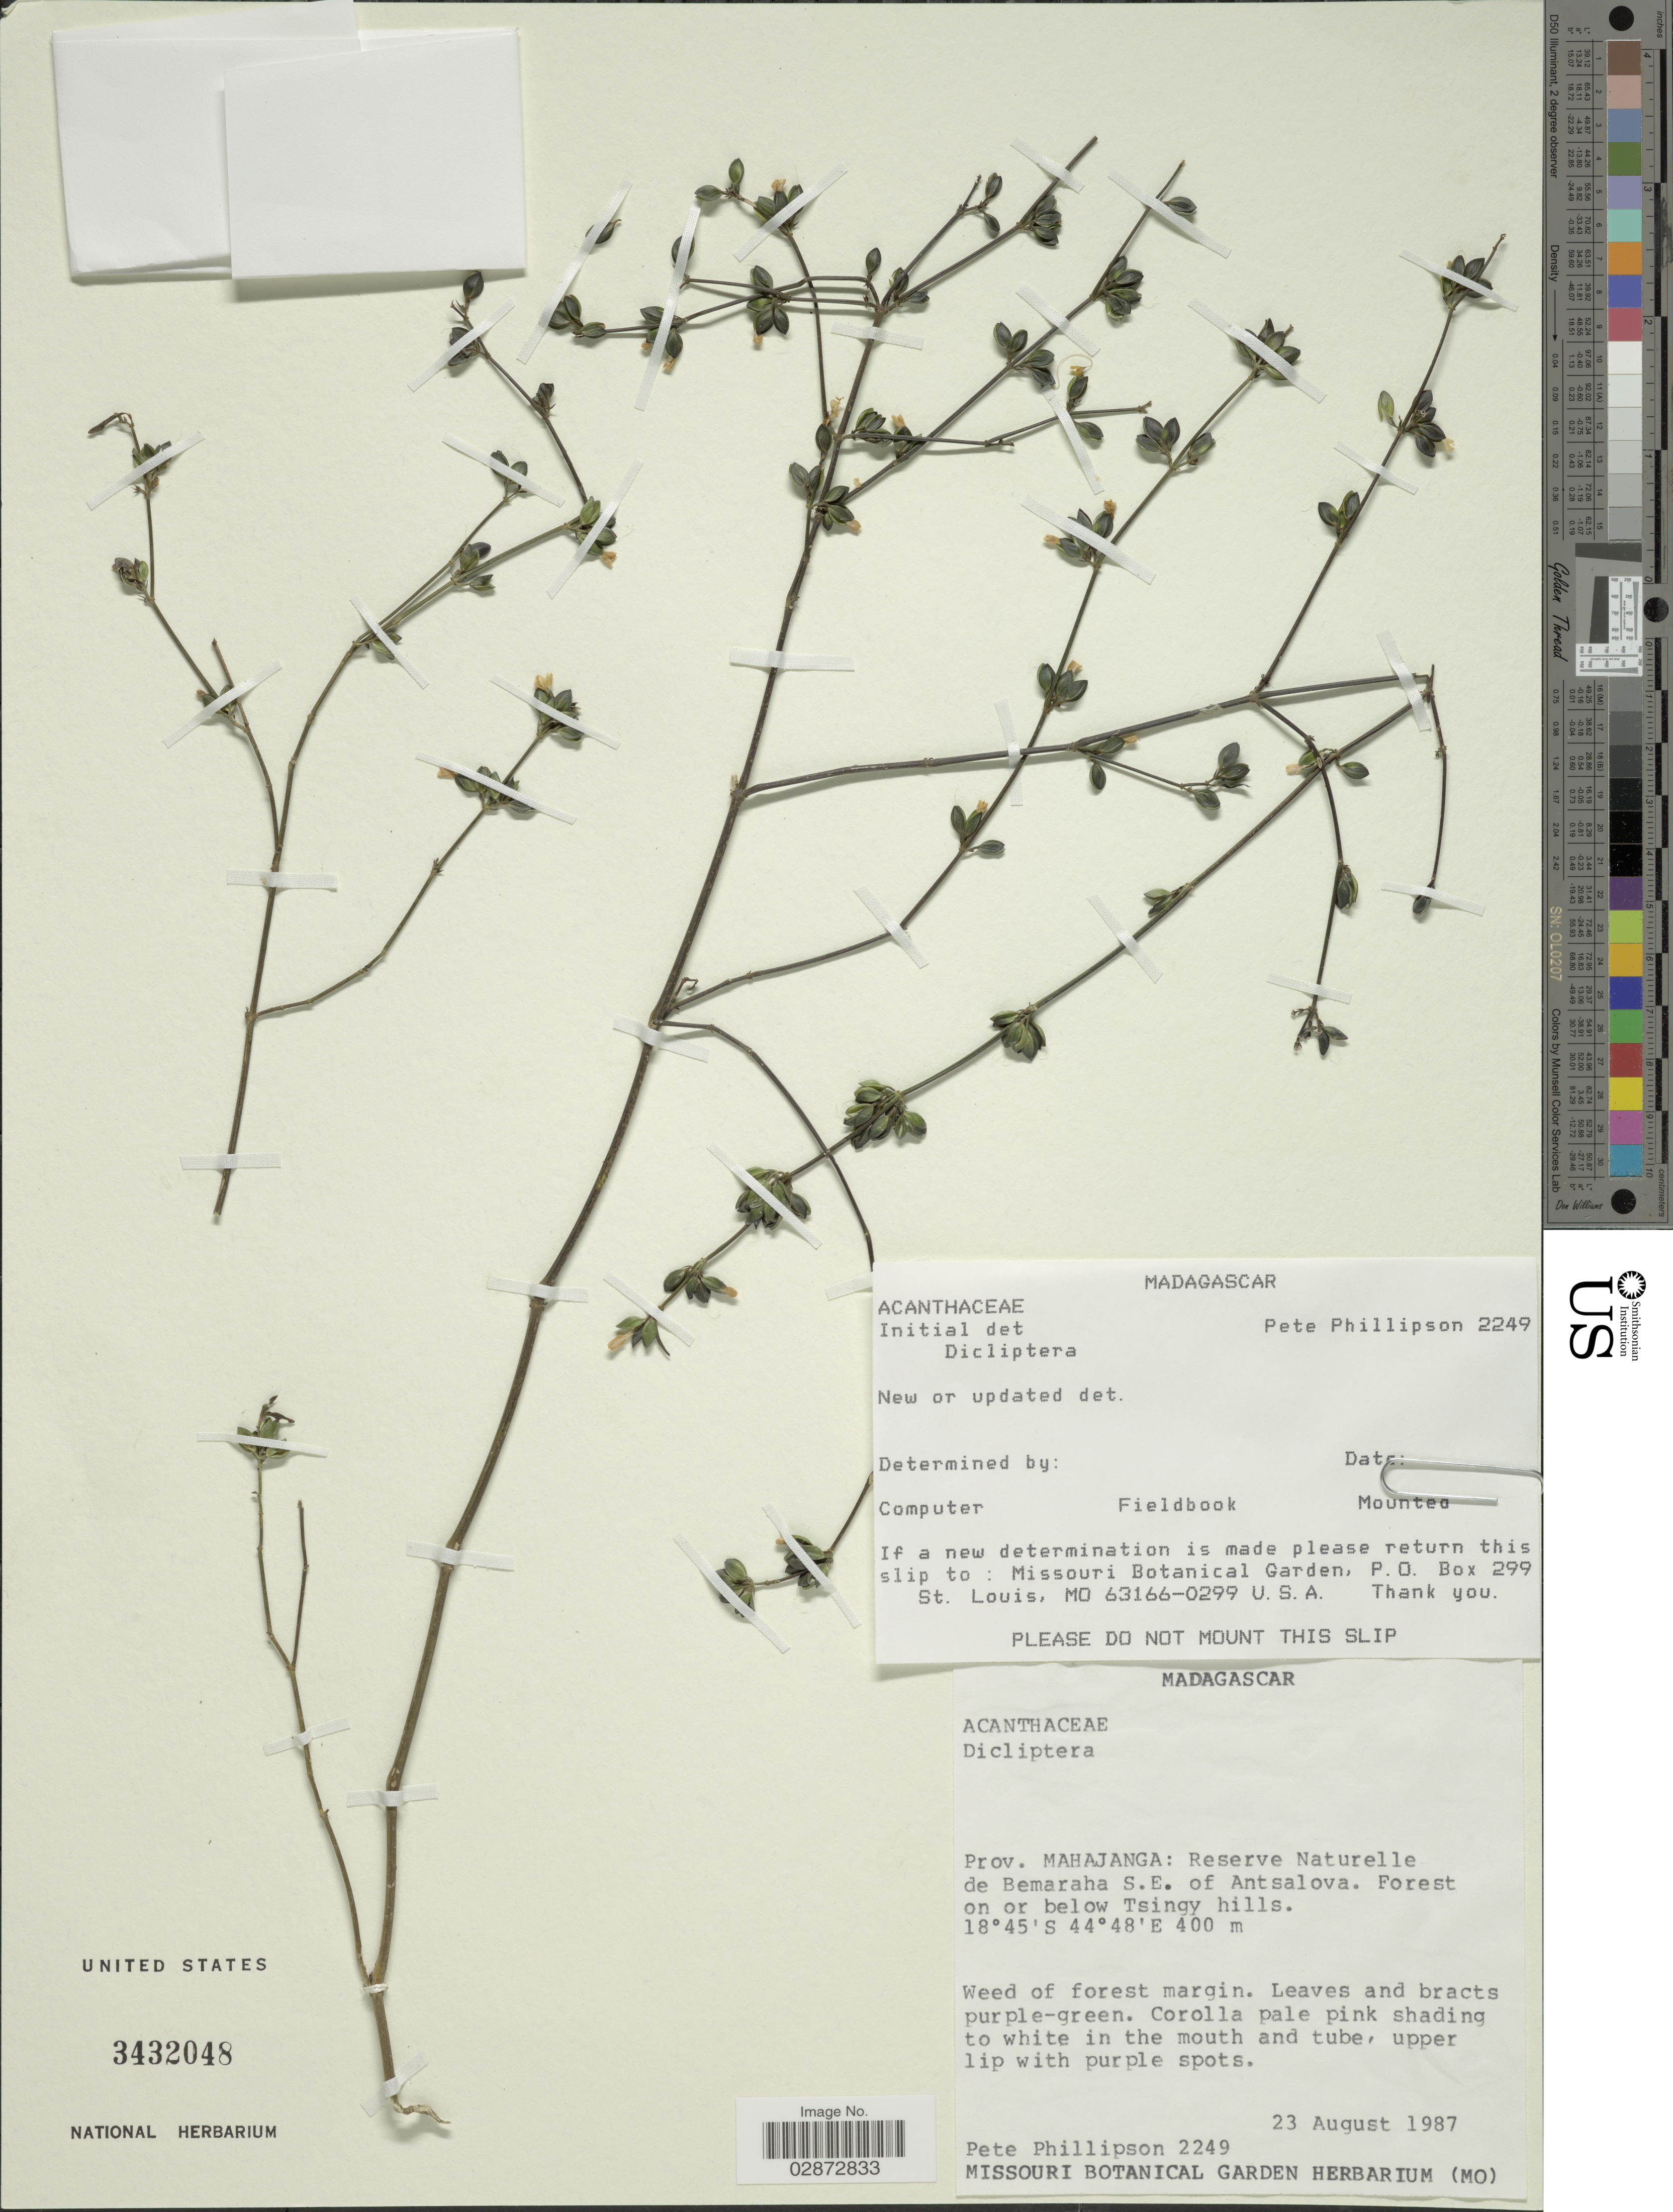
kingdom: Plantae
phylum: Tracheophyta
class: Magnoliopsida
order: Lamiales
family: Acanthaceae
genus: Dicliptera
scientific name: Dicliptera sp.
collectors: P. B. Phillipson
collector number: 2249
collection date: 1987-08-23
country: Madagascar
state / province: Melaky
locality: Reserve Naturelle de Bemaraha S.E. of Antsalova.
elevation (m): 400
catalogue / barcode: US 3432048